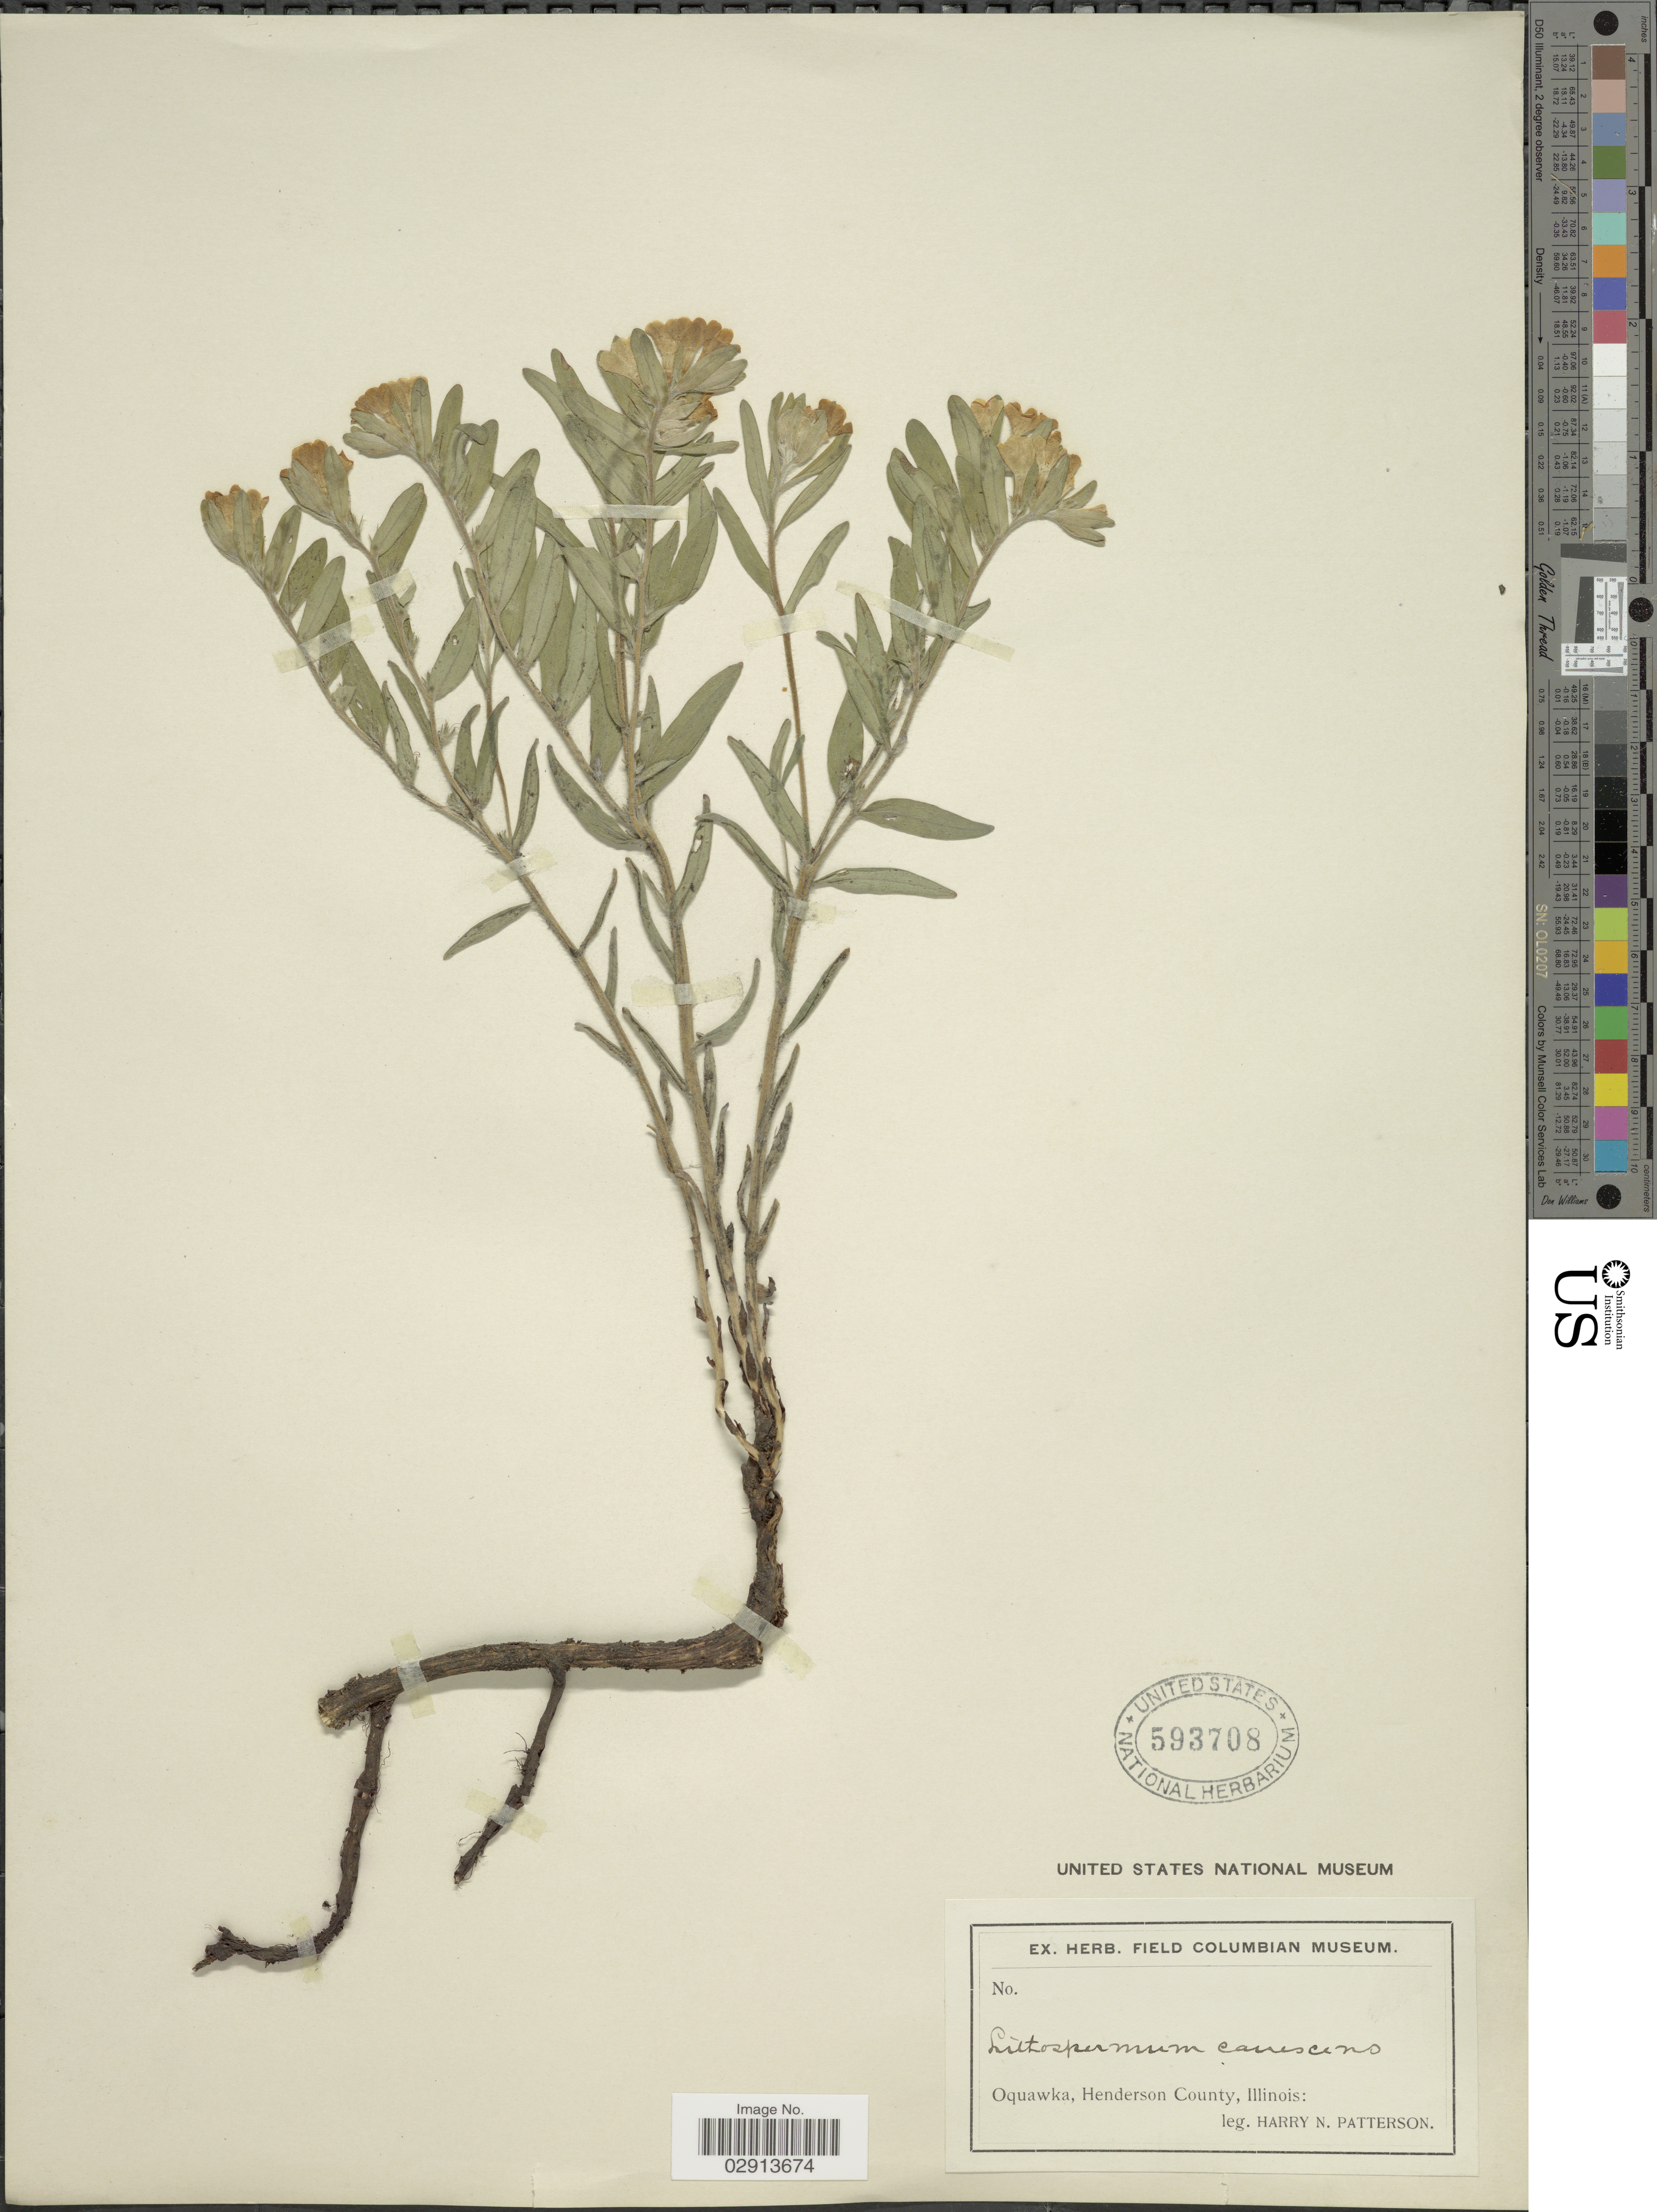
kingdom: Plantae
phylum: Tracheophyta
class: Magnoliopsida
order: Boraginales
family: Boraginaceae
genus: Lithospermum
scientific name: Lithospermum canescens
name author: (Michx.) Lehm.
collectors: H. N. Patterson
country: United States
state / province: Illinois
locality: Oquawka, Henderson County, Illinois.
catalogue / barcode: US 593708